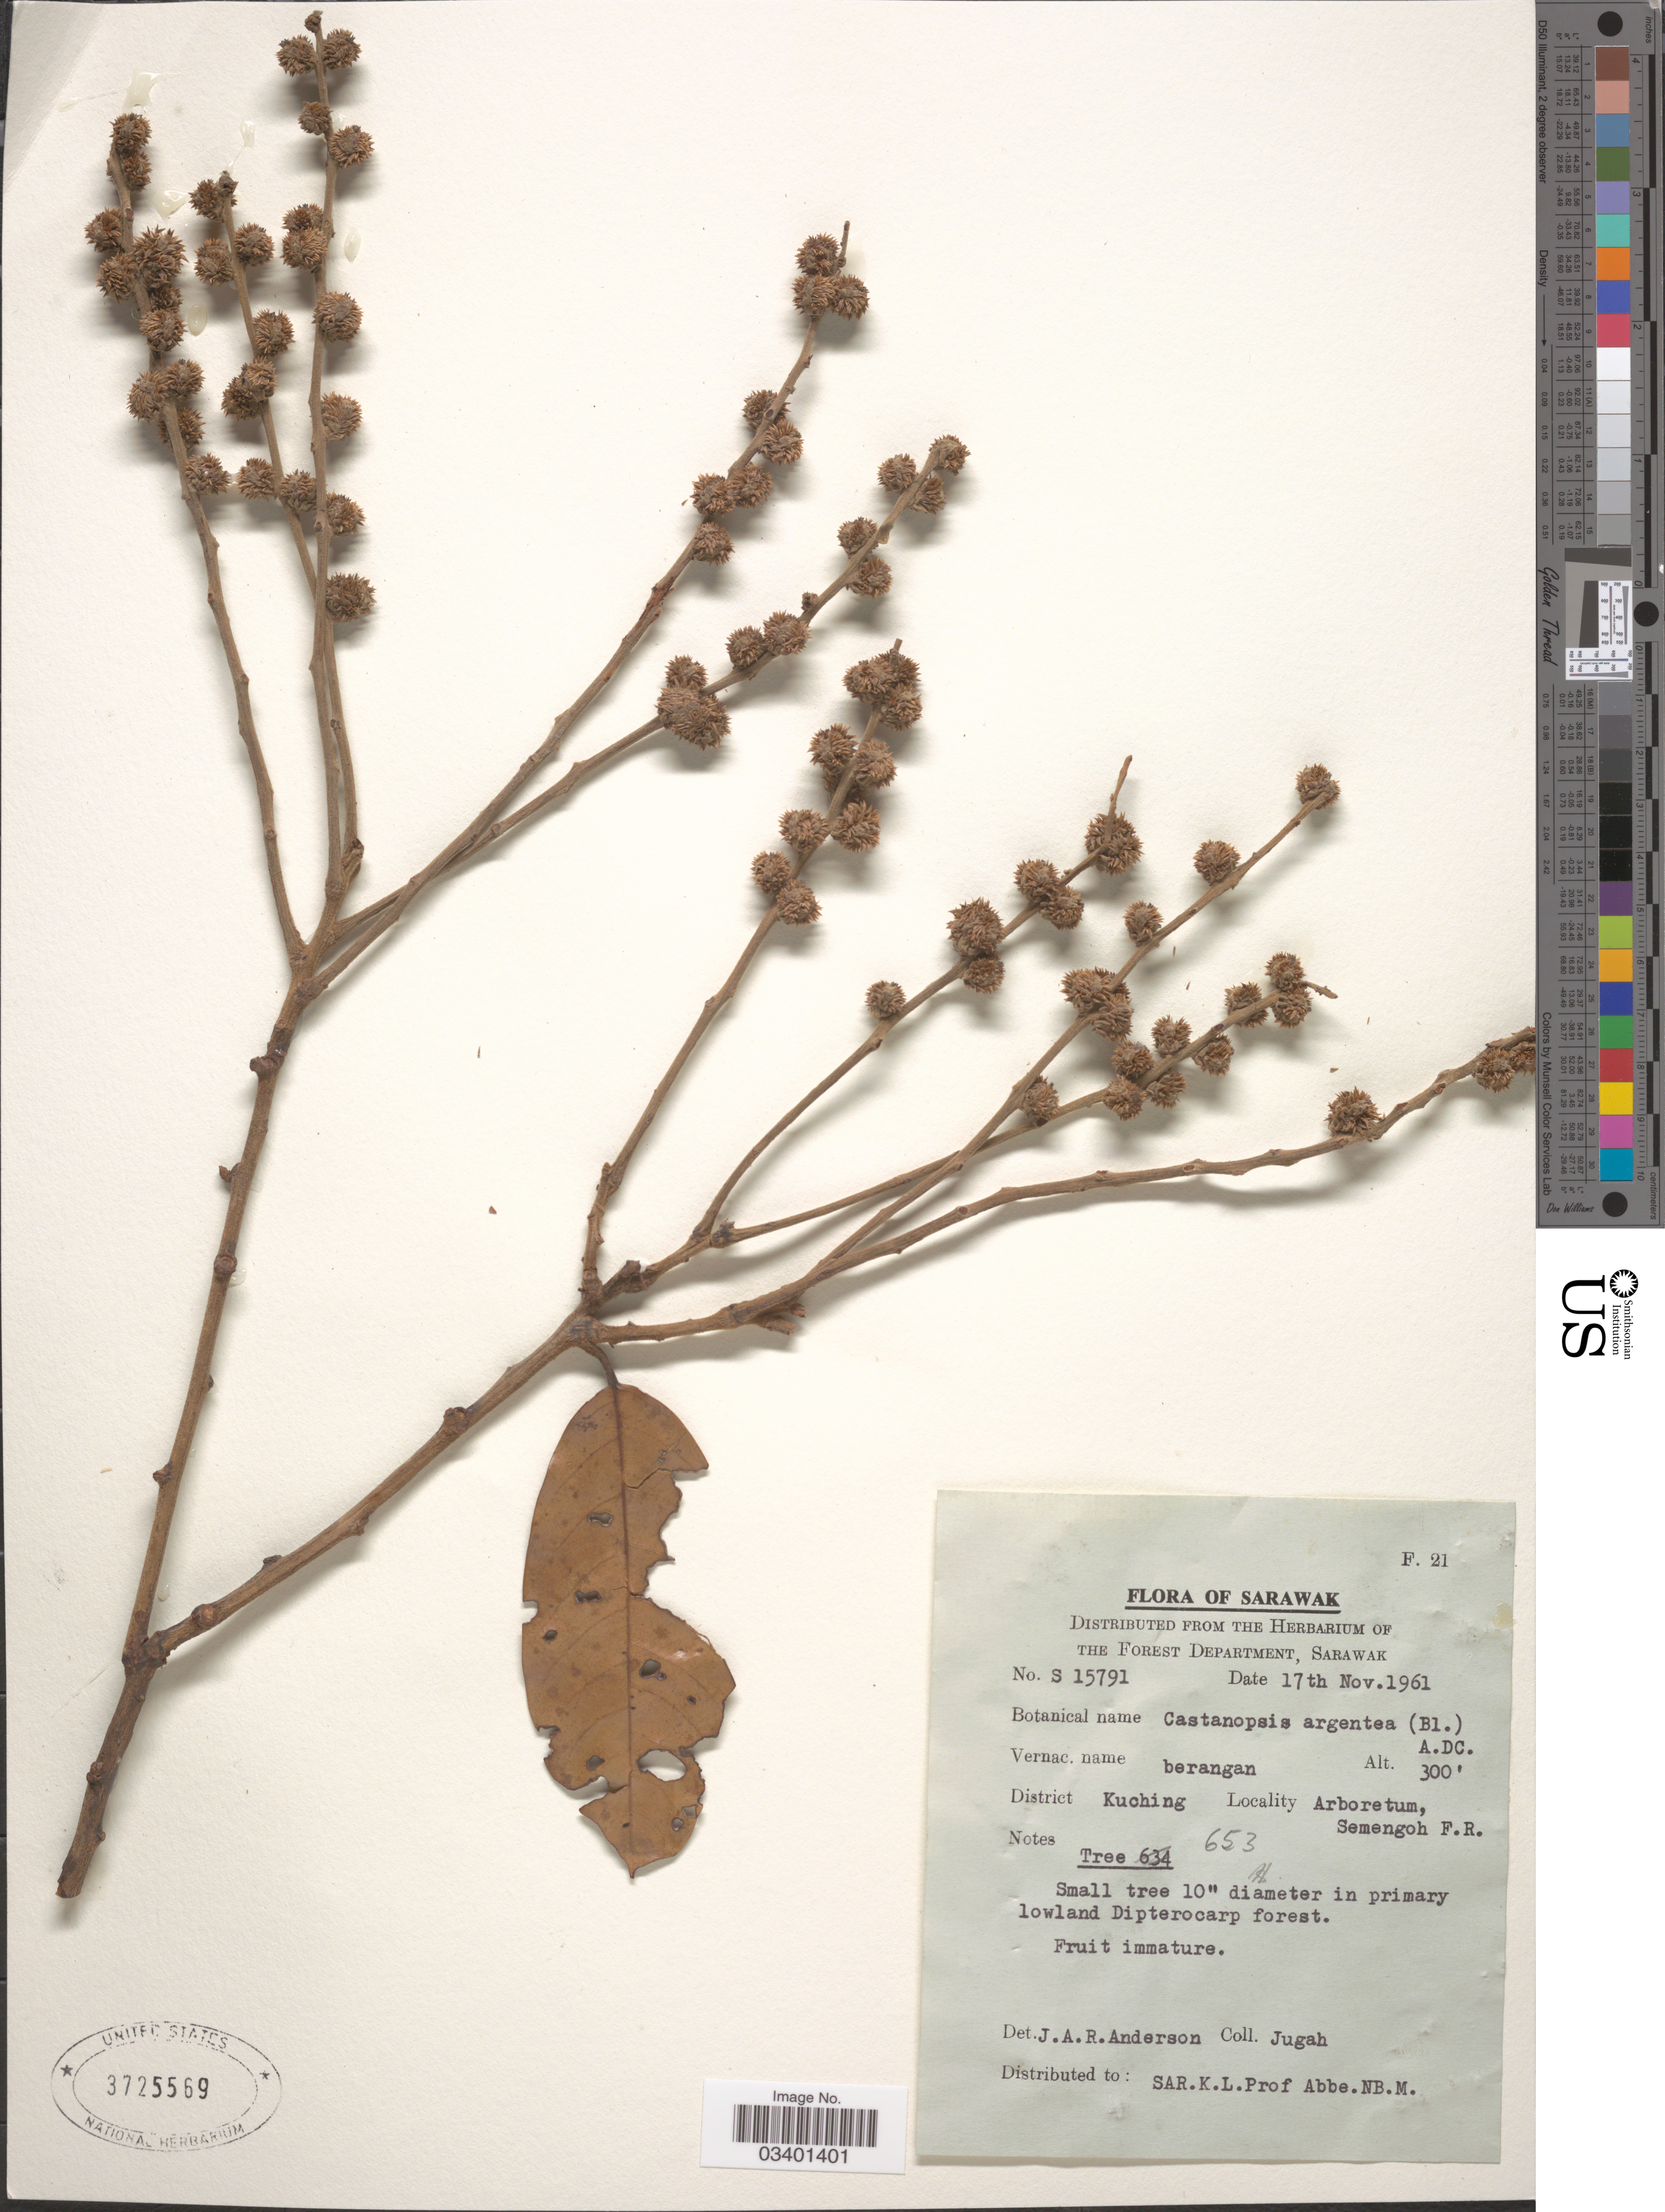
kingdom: Plantae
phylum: Tracheophyta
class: Magnoliopsida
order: Fagales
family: Fagaceae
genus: Castanopsis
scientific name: Castanopsis argentea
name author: A. DC.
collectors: Jugah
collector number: S15791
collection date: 1961-11-17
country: Malaysia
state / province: Sarawak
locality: District Kuching. Arboretum, Semengoh F.R.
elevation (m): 91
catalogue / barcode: US 3725569